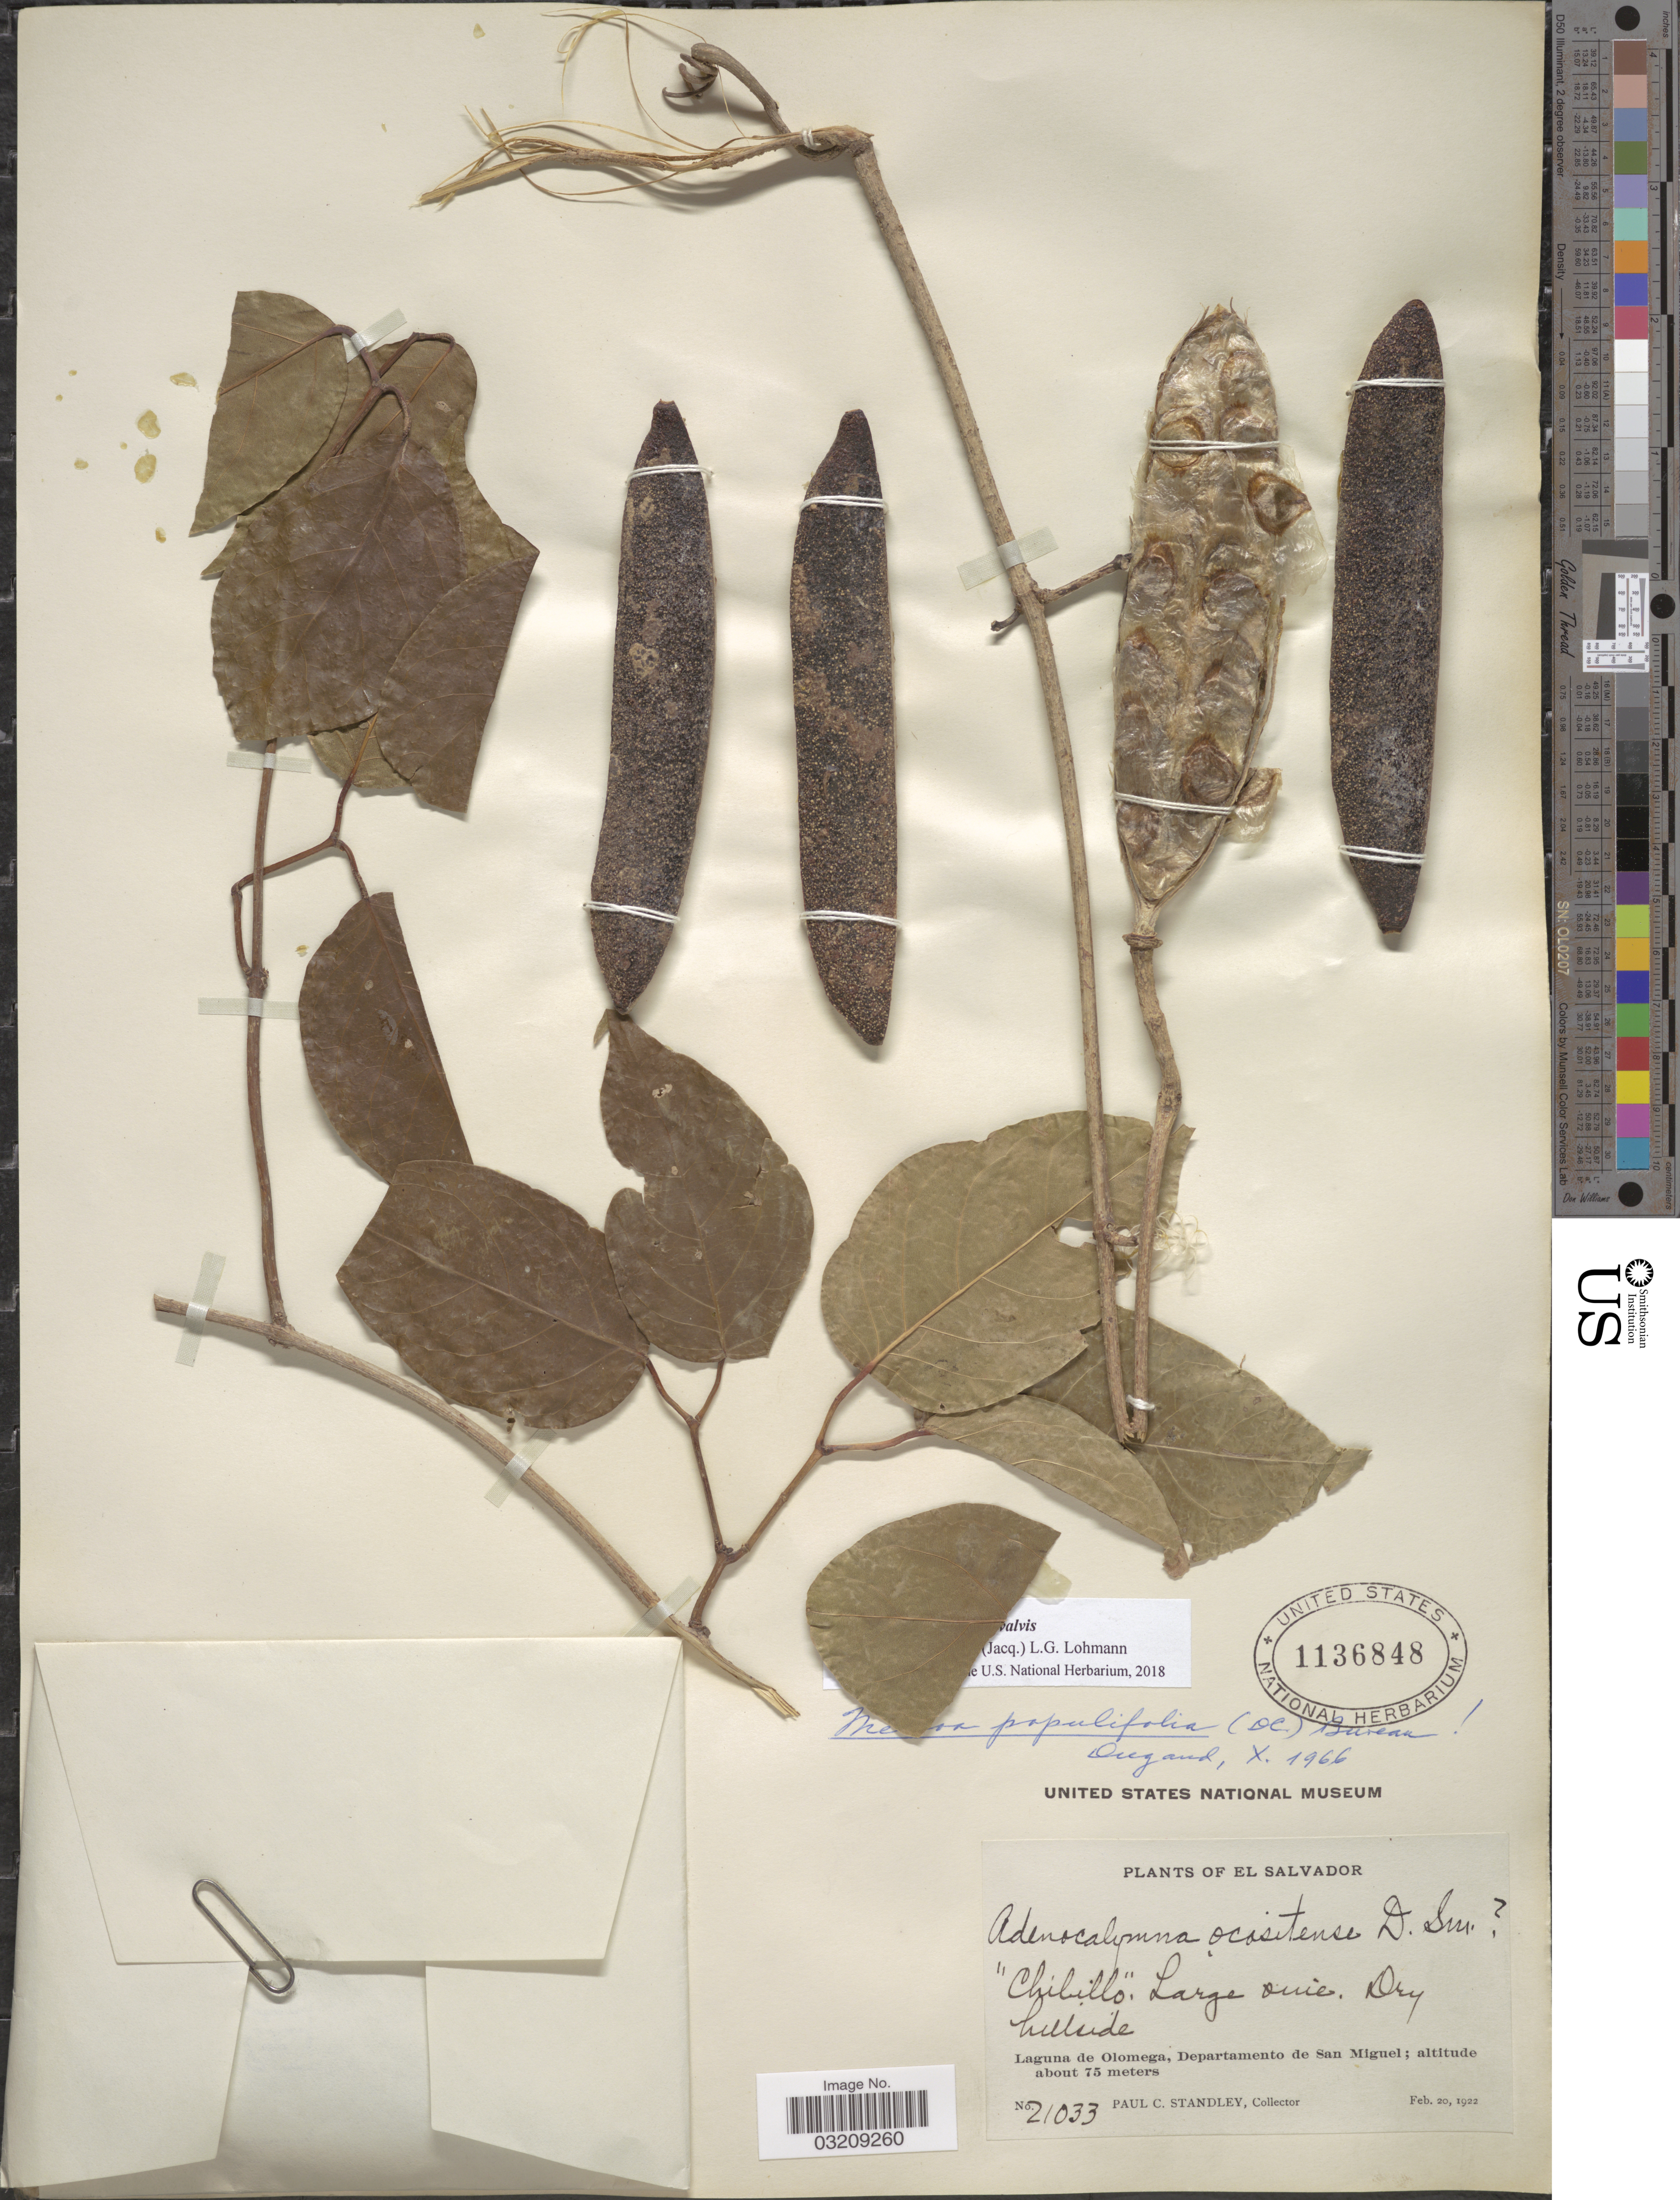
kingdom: Plantae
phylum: Tracheophyta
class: Magnoliopsida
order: Lamiales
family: Bignoniaceae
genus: Dolichandra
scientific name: Dolichandra quadrivalvis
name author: (Jacq.) L.G. Lohmann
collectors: P. C. Standley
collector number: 21033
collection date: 1922-02-20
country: El Salvador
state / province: San Miguel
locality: Laguna de Olomega, Departamento de San Miguel.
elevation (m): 75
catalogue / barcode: US 1136848